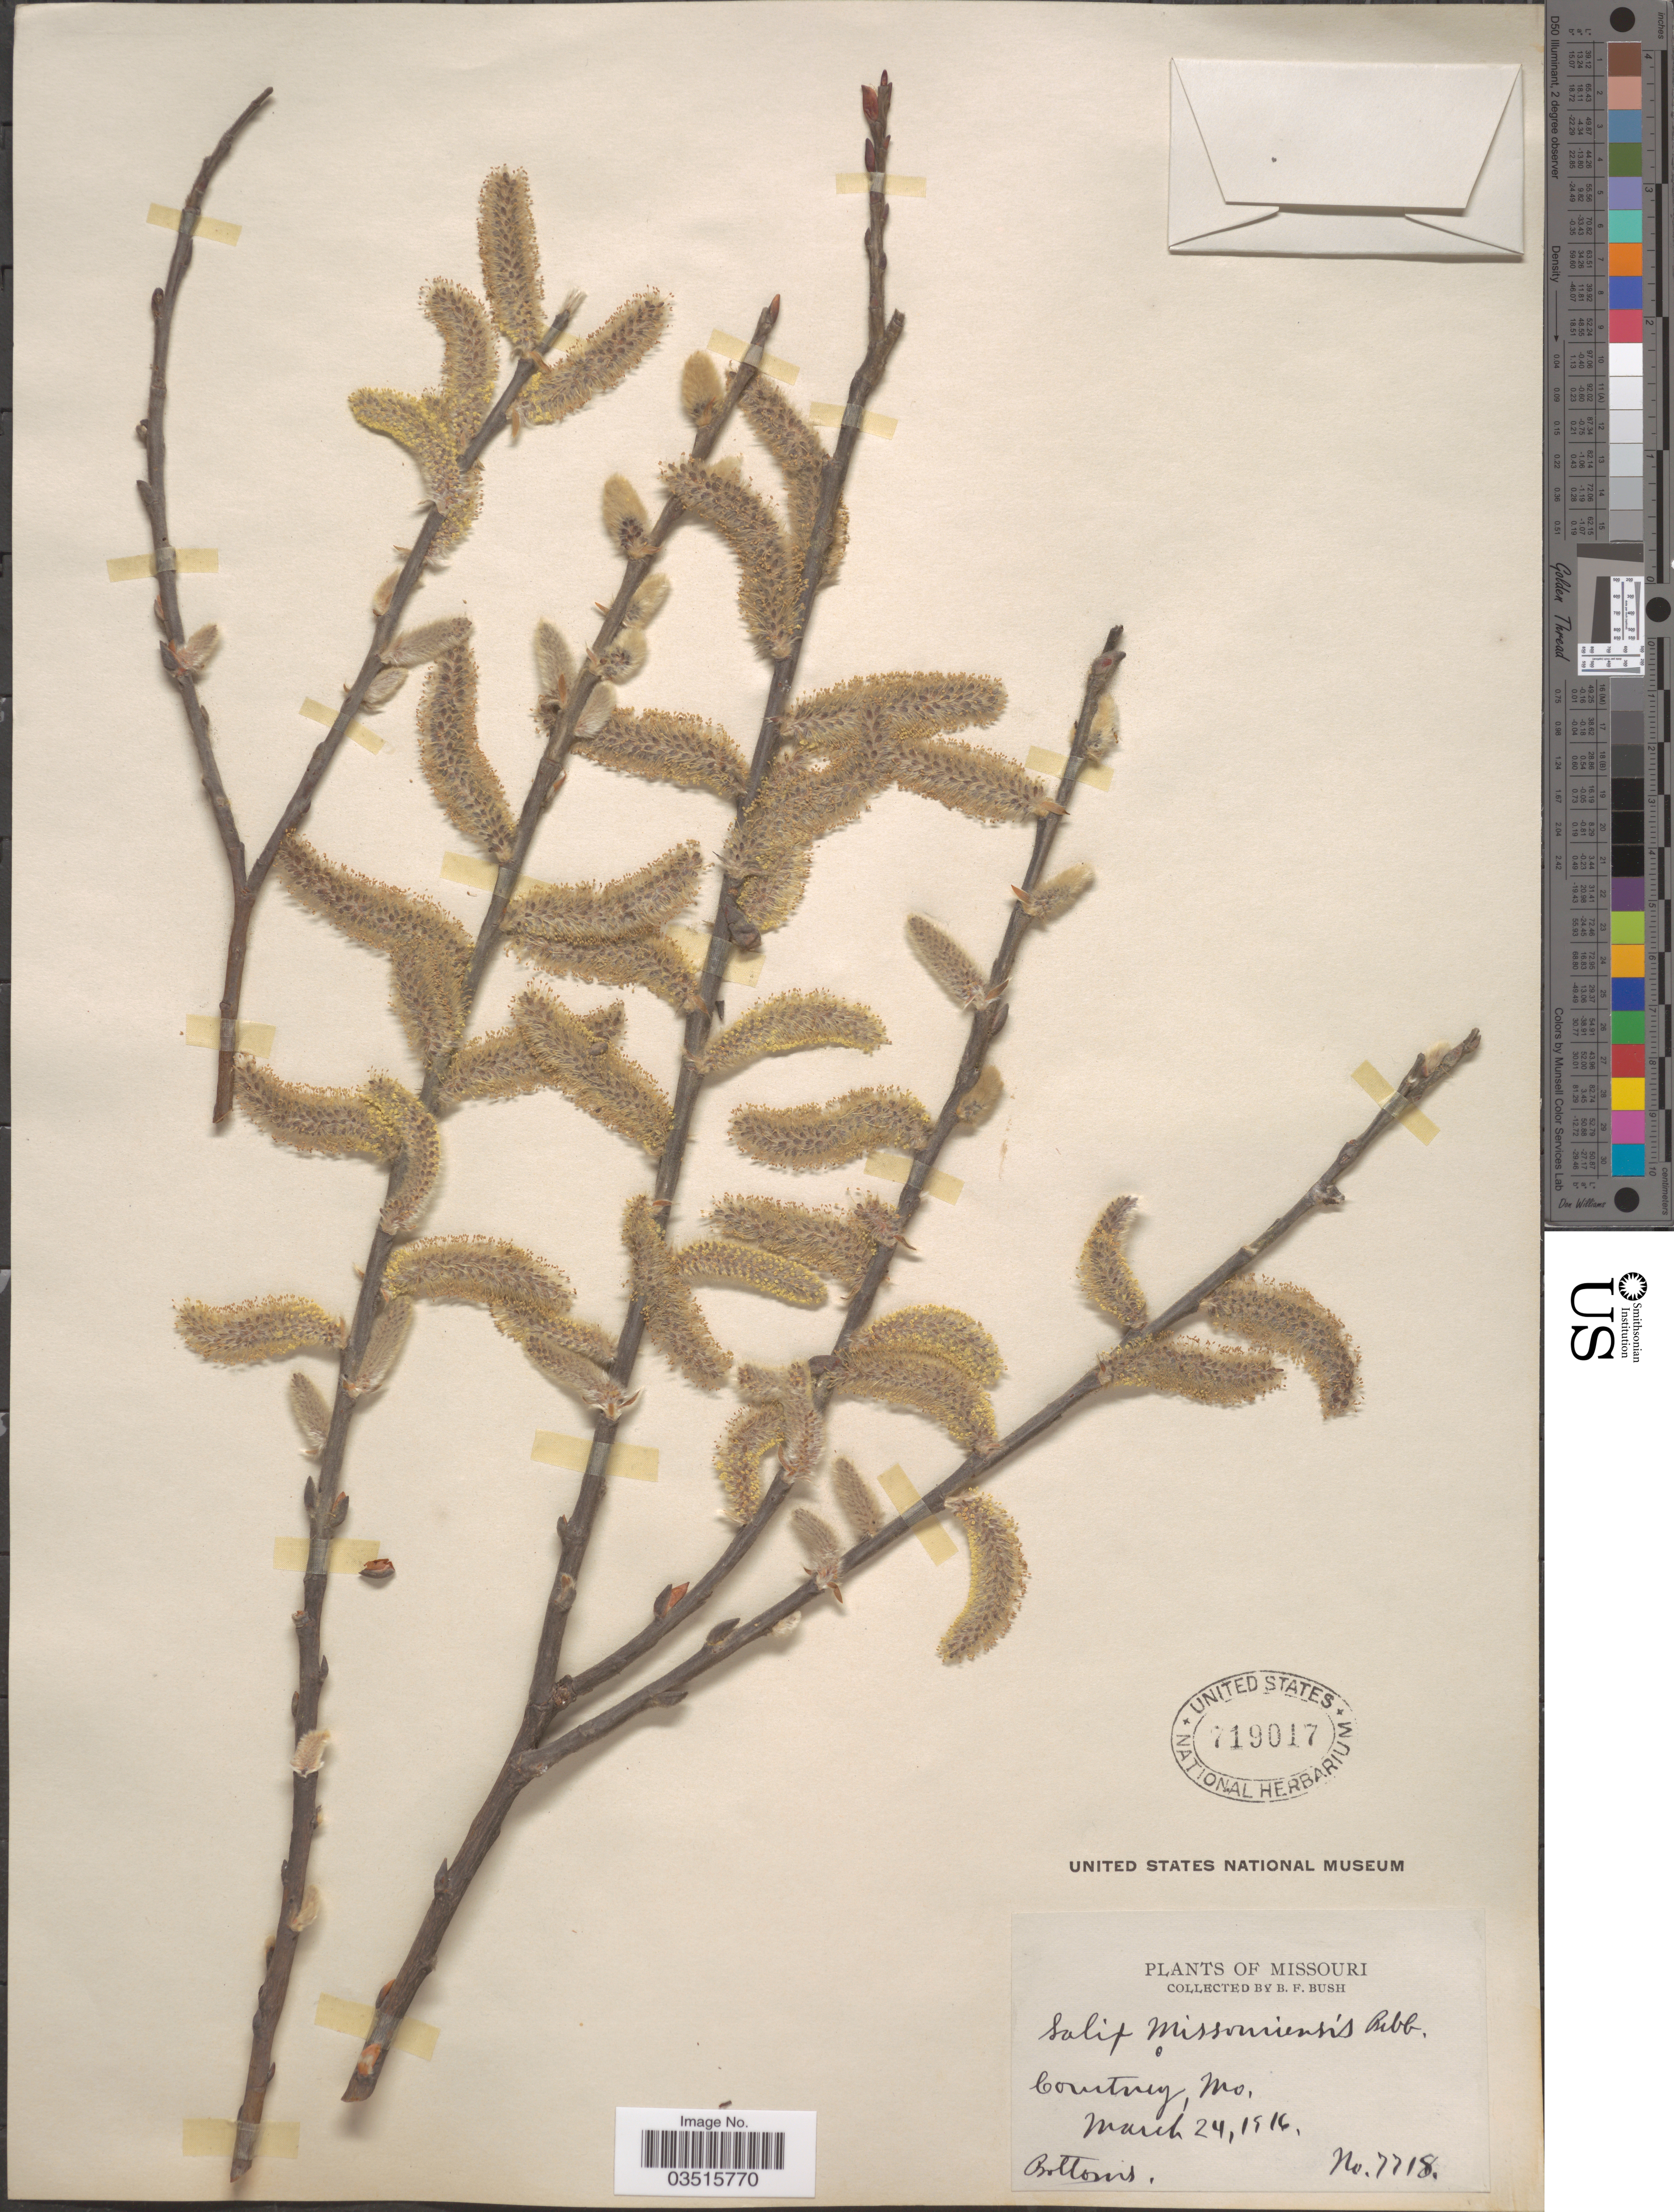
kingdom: Plantae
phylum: Tracheophyta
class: Magnoliopsida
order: Malpighiales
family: Salicaceae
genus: Salix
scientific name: Salix missouriensis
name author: Bebb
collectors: B. F. Bush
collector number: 7718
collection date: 1916-03-24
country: United States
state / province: Missouri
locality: Courtney.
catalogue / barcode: US 719017